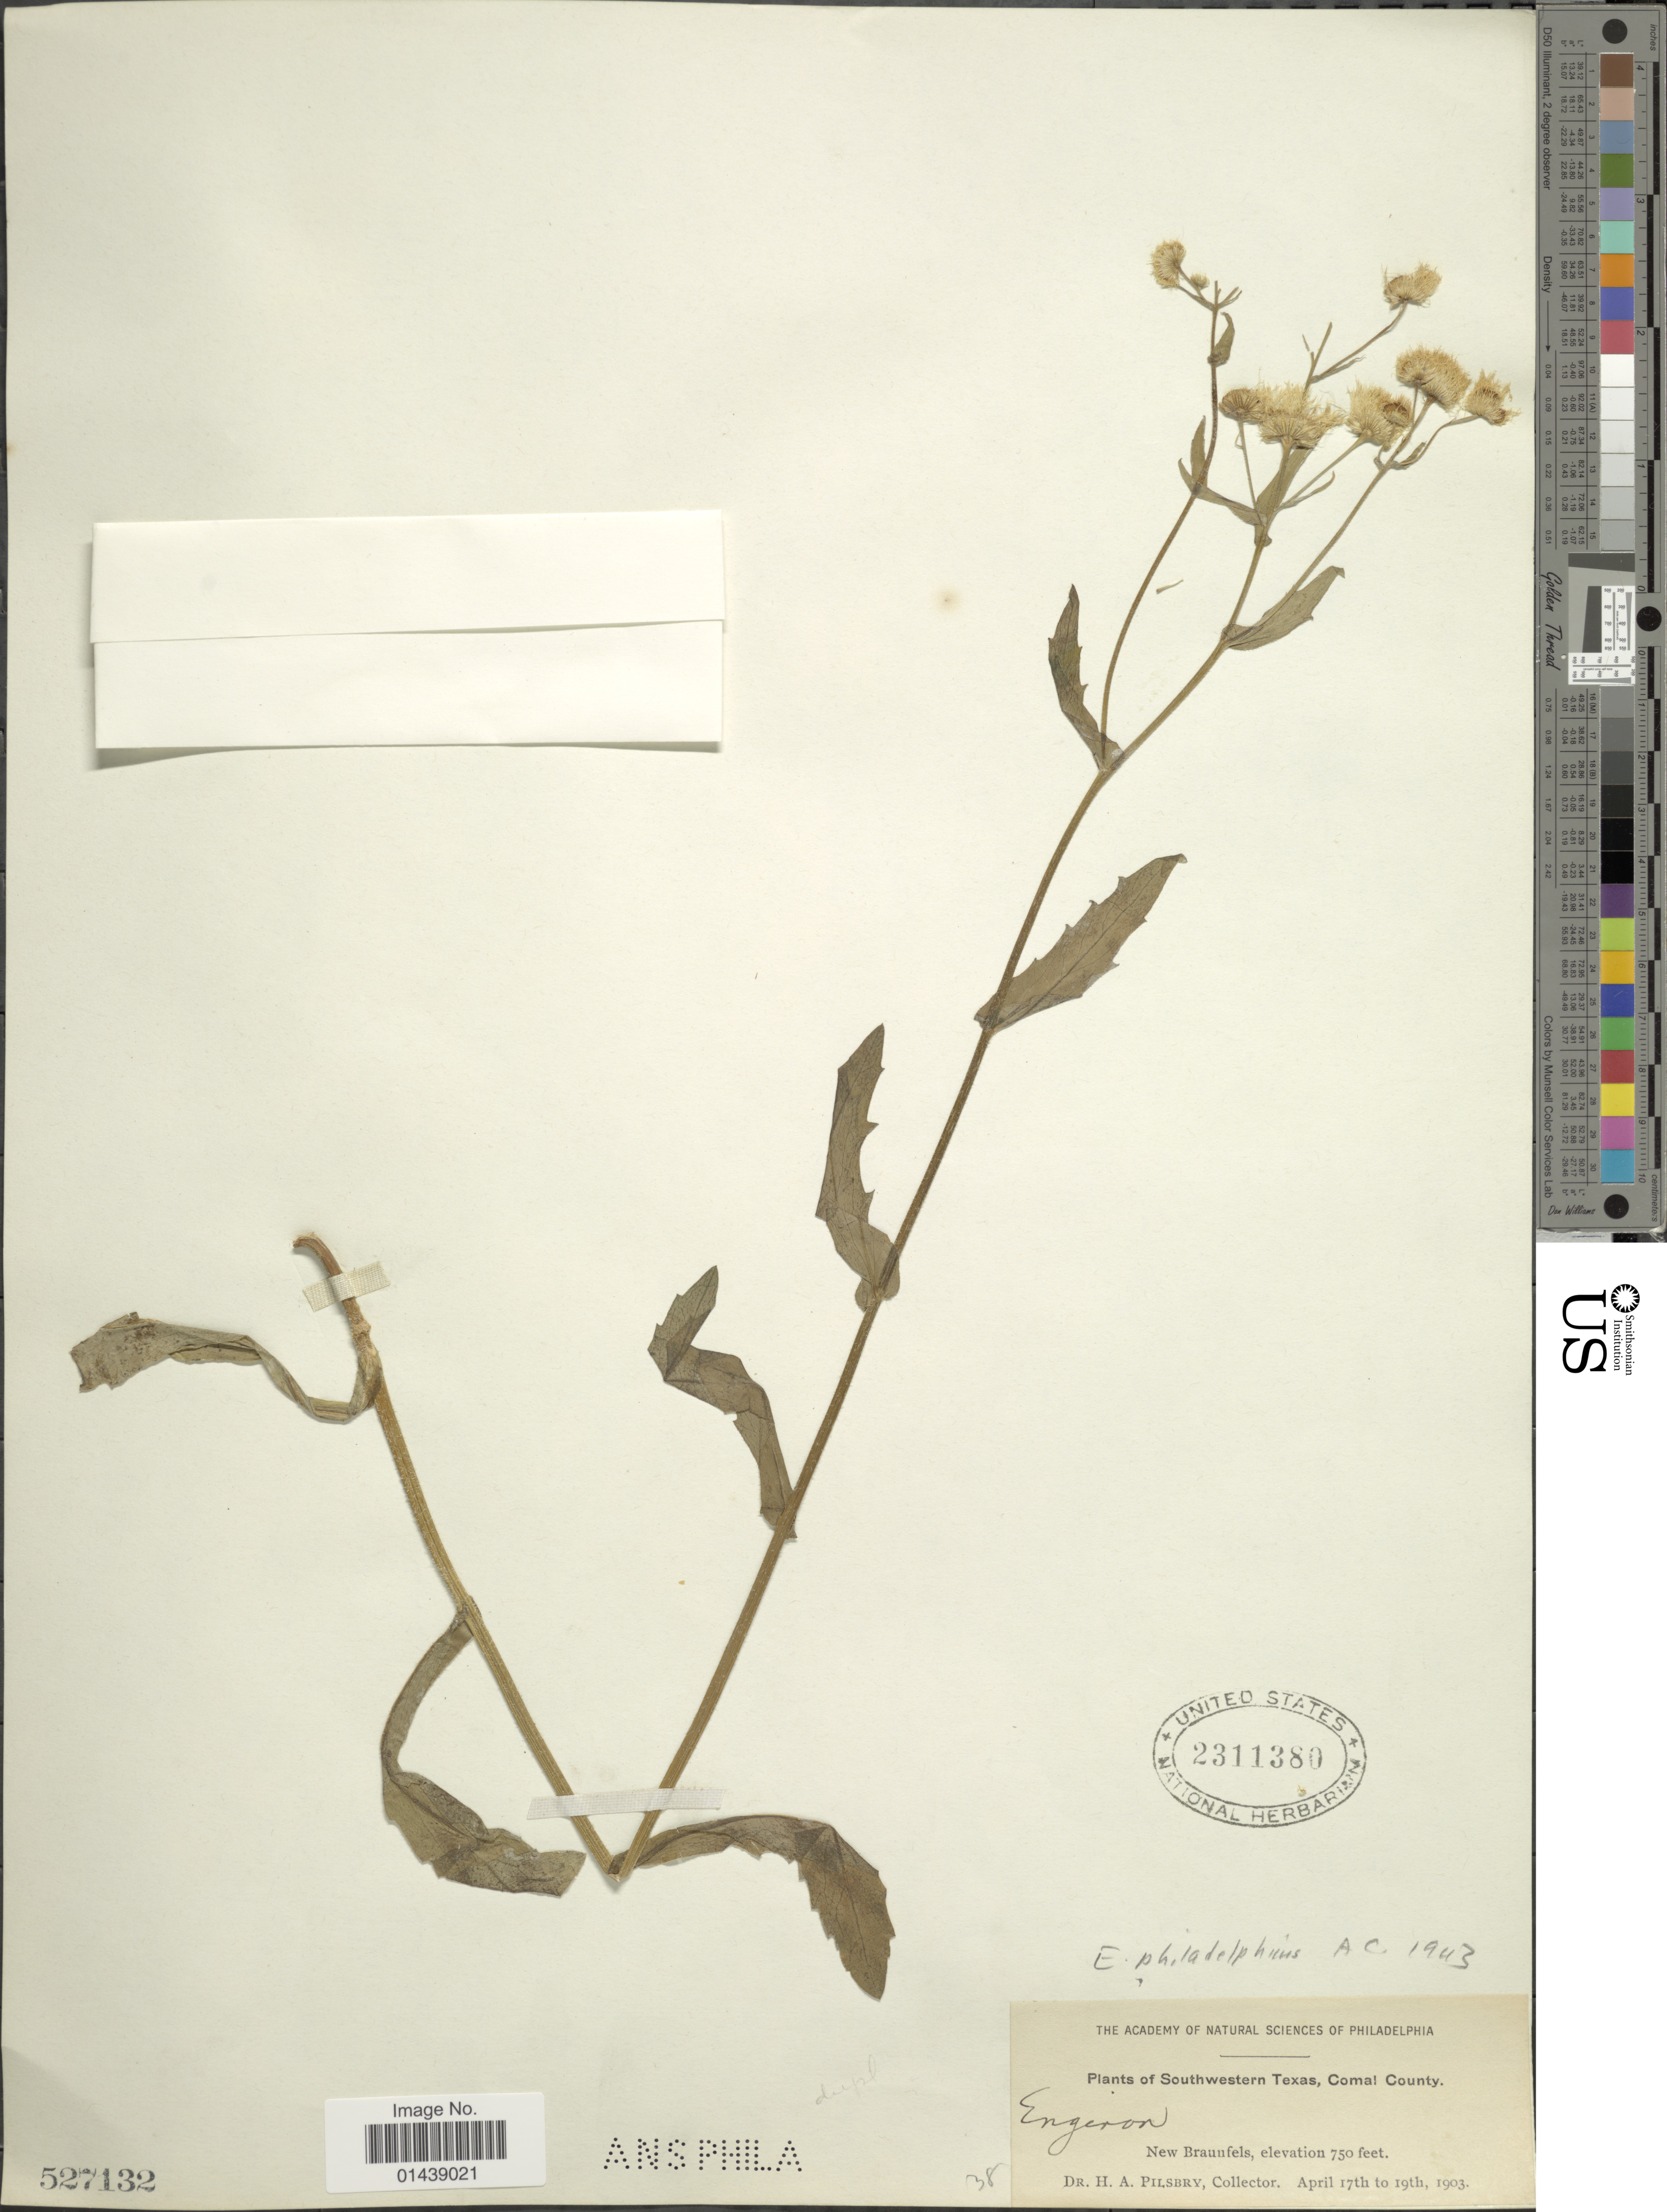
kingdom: Plantae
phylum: Tracheophyta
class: Magnoliopsida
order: Asterales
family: Asteraceae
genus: Erigeron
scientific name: Erigeron philadelphicus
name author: L.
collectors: H. Pilsbry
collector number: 38?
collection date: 1903-04-17/1903-04-19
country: United States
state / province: Texas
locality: Southwestern Texas, Comal County. New Braunfels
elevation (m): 229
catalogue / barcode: US 2311380